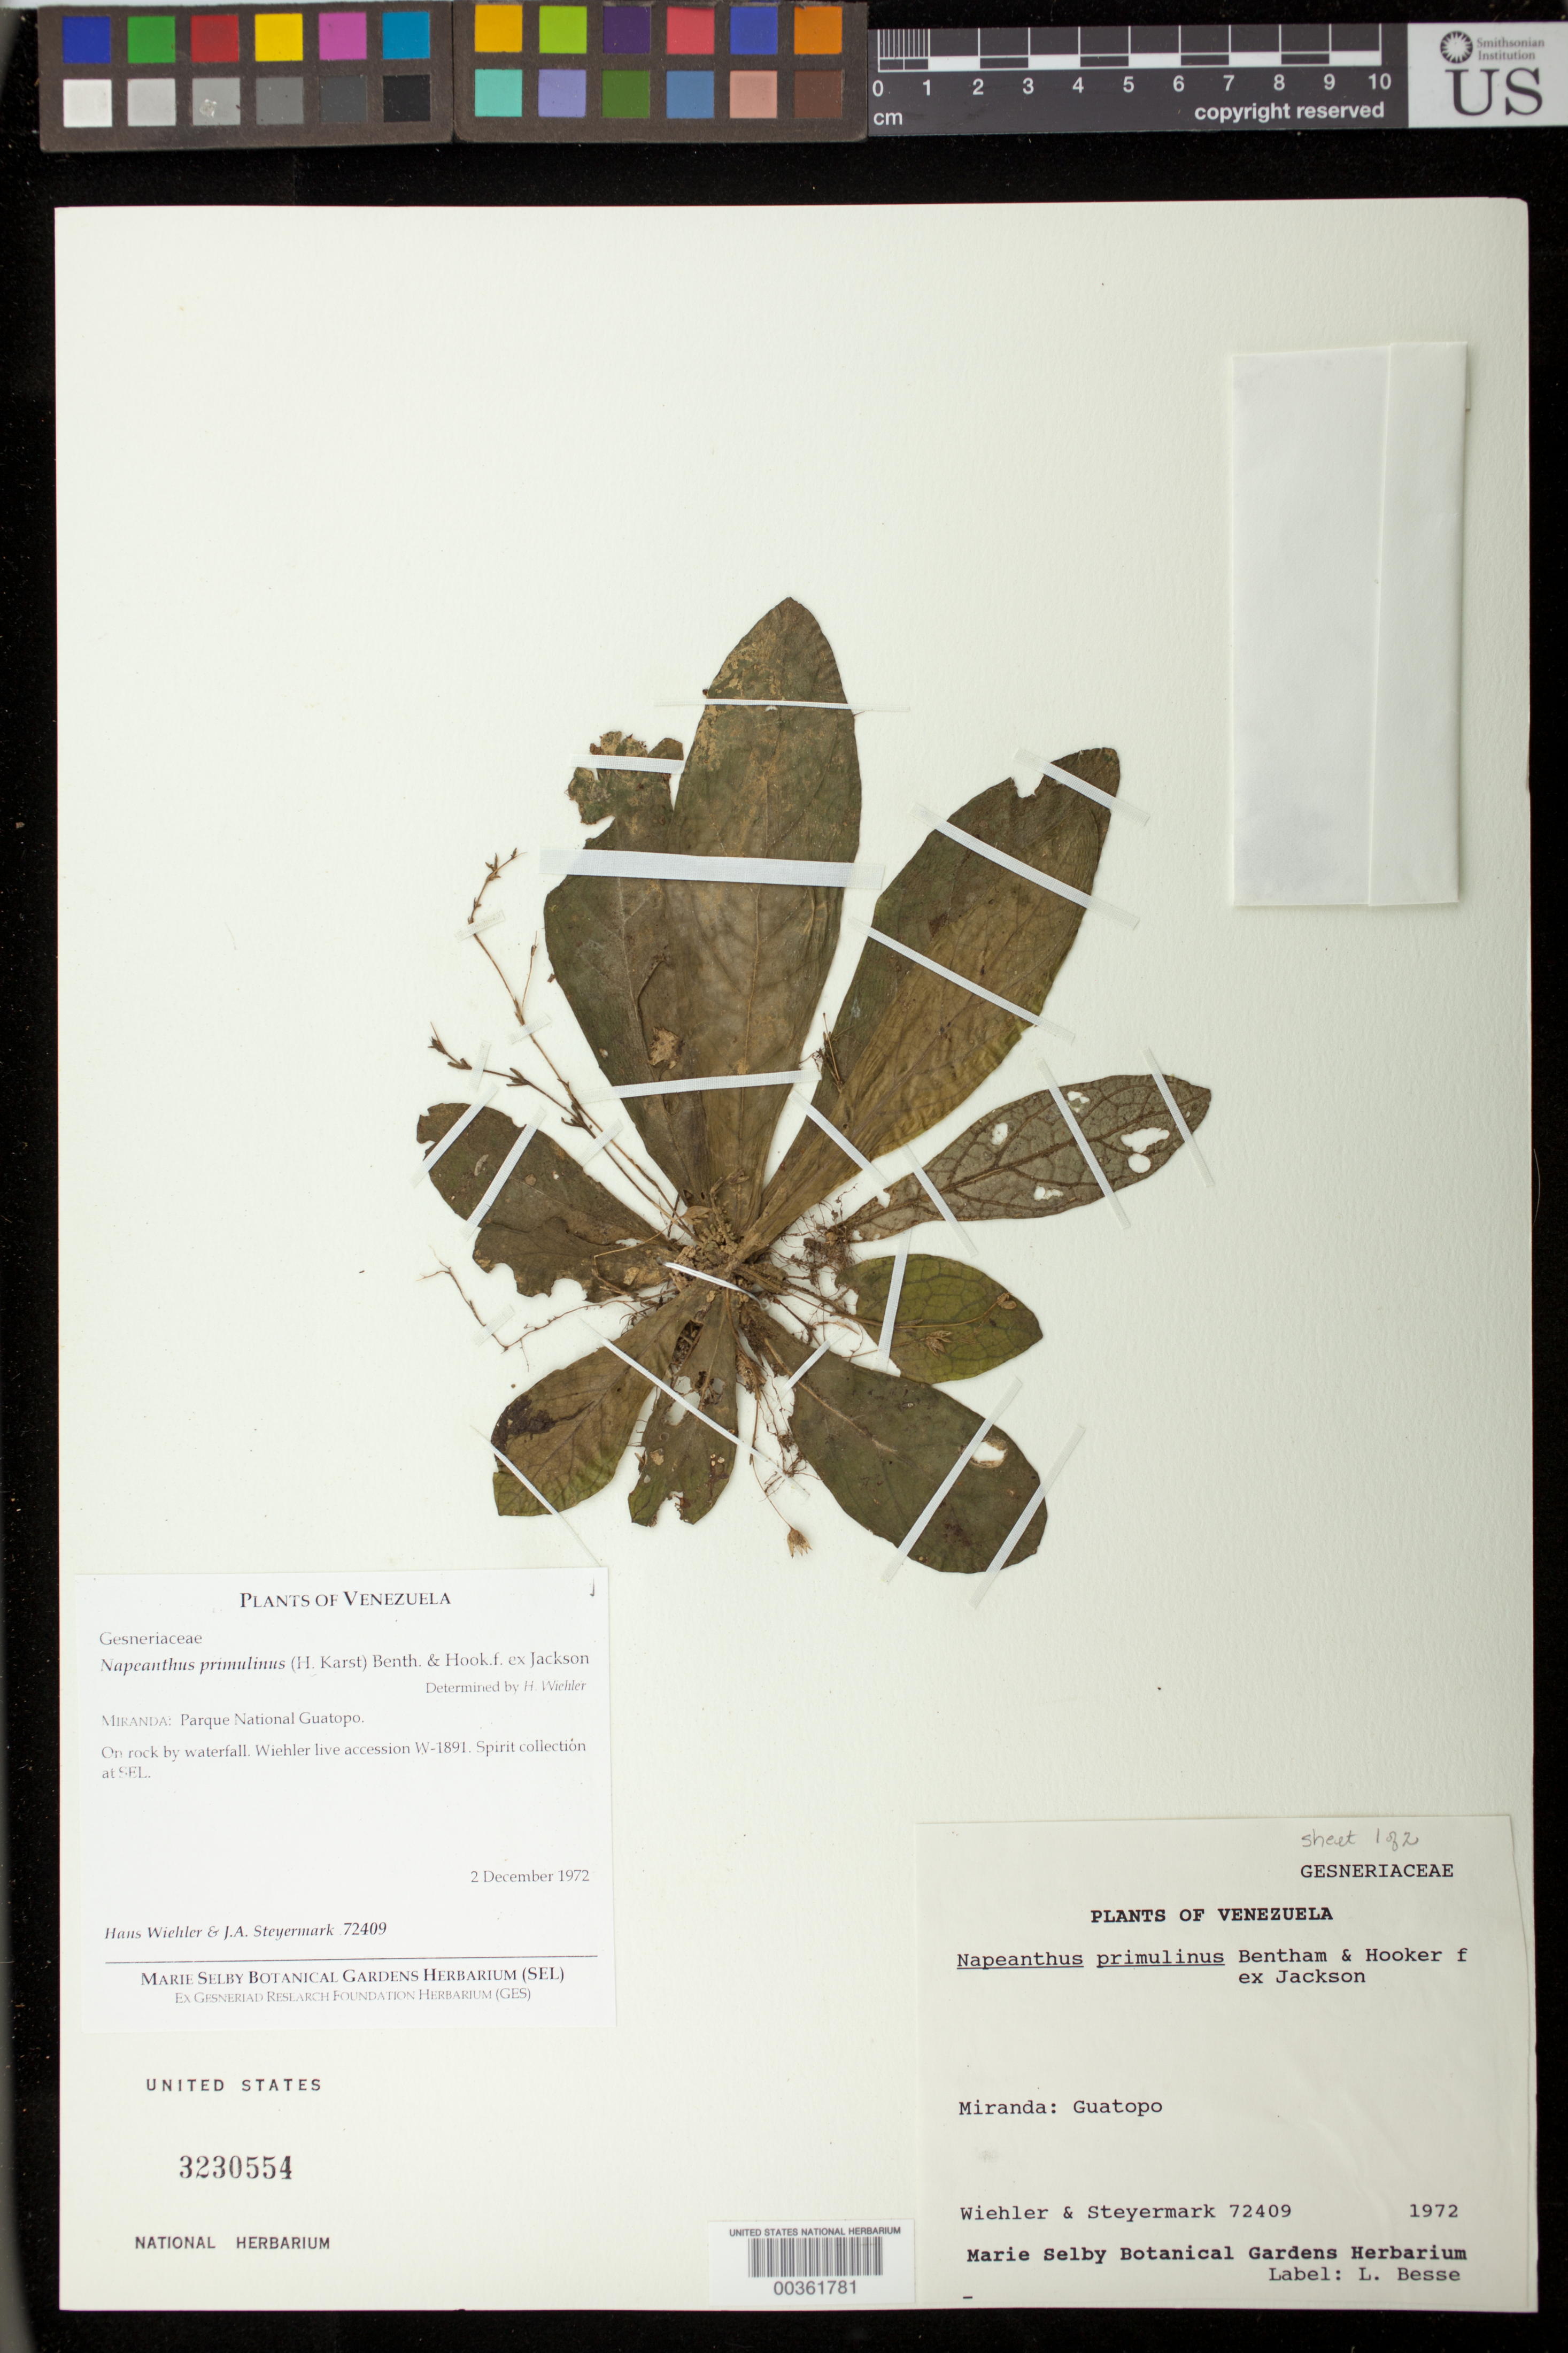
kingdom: Plantae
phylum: Tracheophyta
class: Magnoliopsida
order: Lamiales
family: Gesneriaceae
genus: Napeanthus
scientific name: Napeanthus primulinus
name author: (H. Karst.) Benth. & Hook. f. ex Jacks.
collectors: H. J. Wiehler & J. Steyermark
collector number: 72409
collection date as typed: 02 Dec 1972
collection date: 1972-12-02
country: Venezuela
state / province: Miranda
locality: Parque National Guatopo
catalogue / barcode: US 3230554